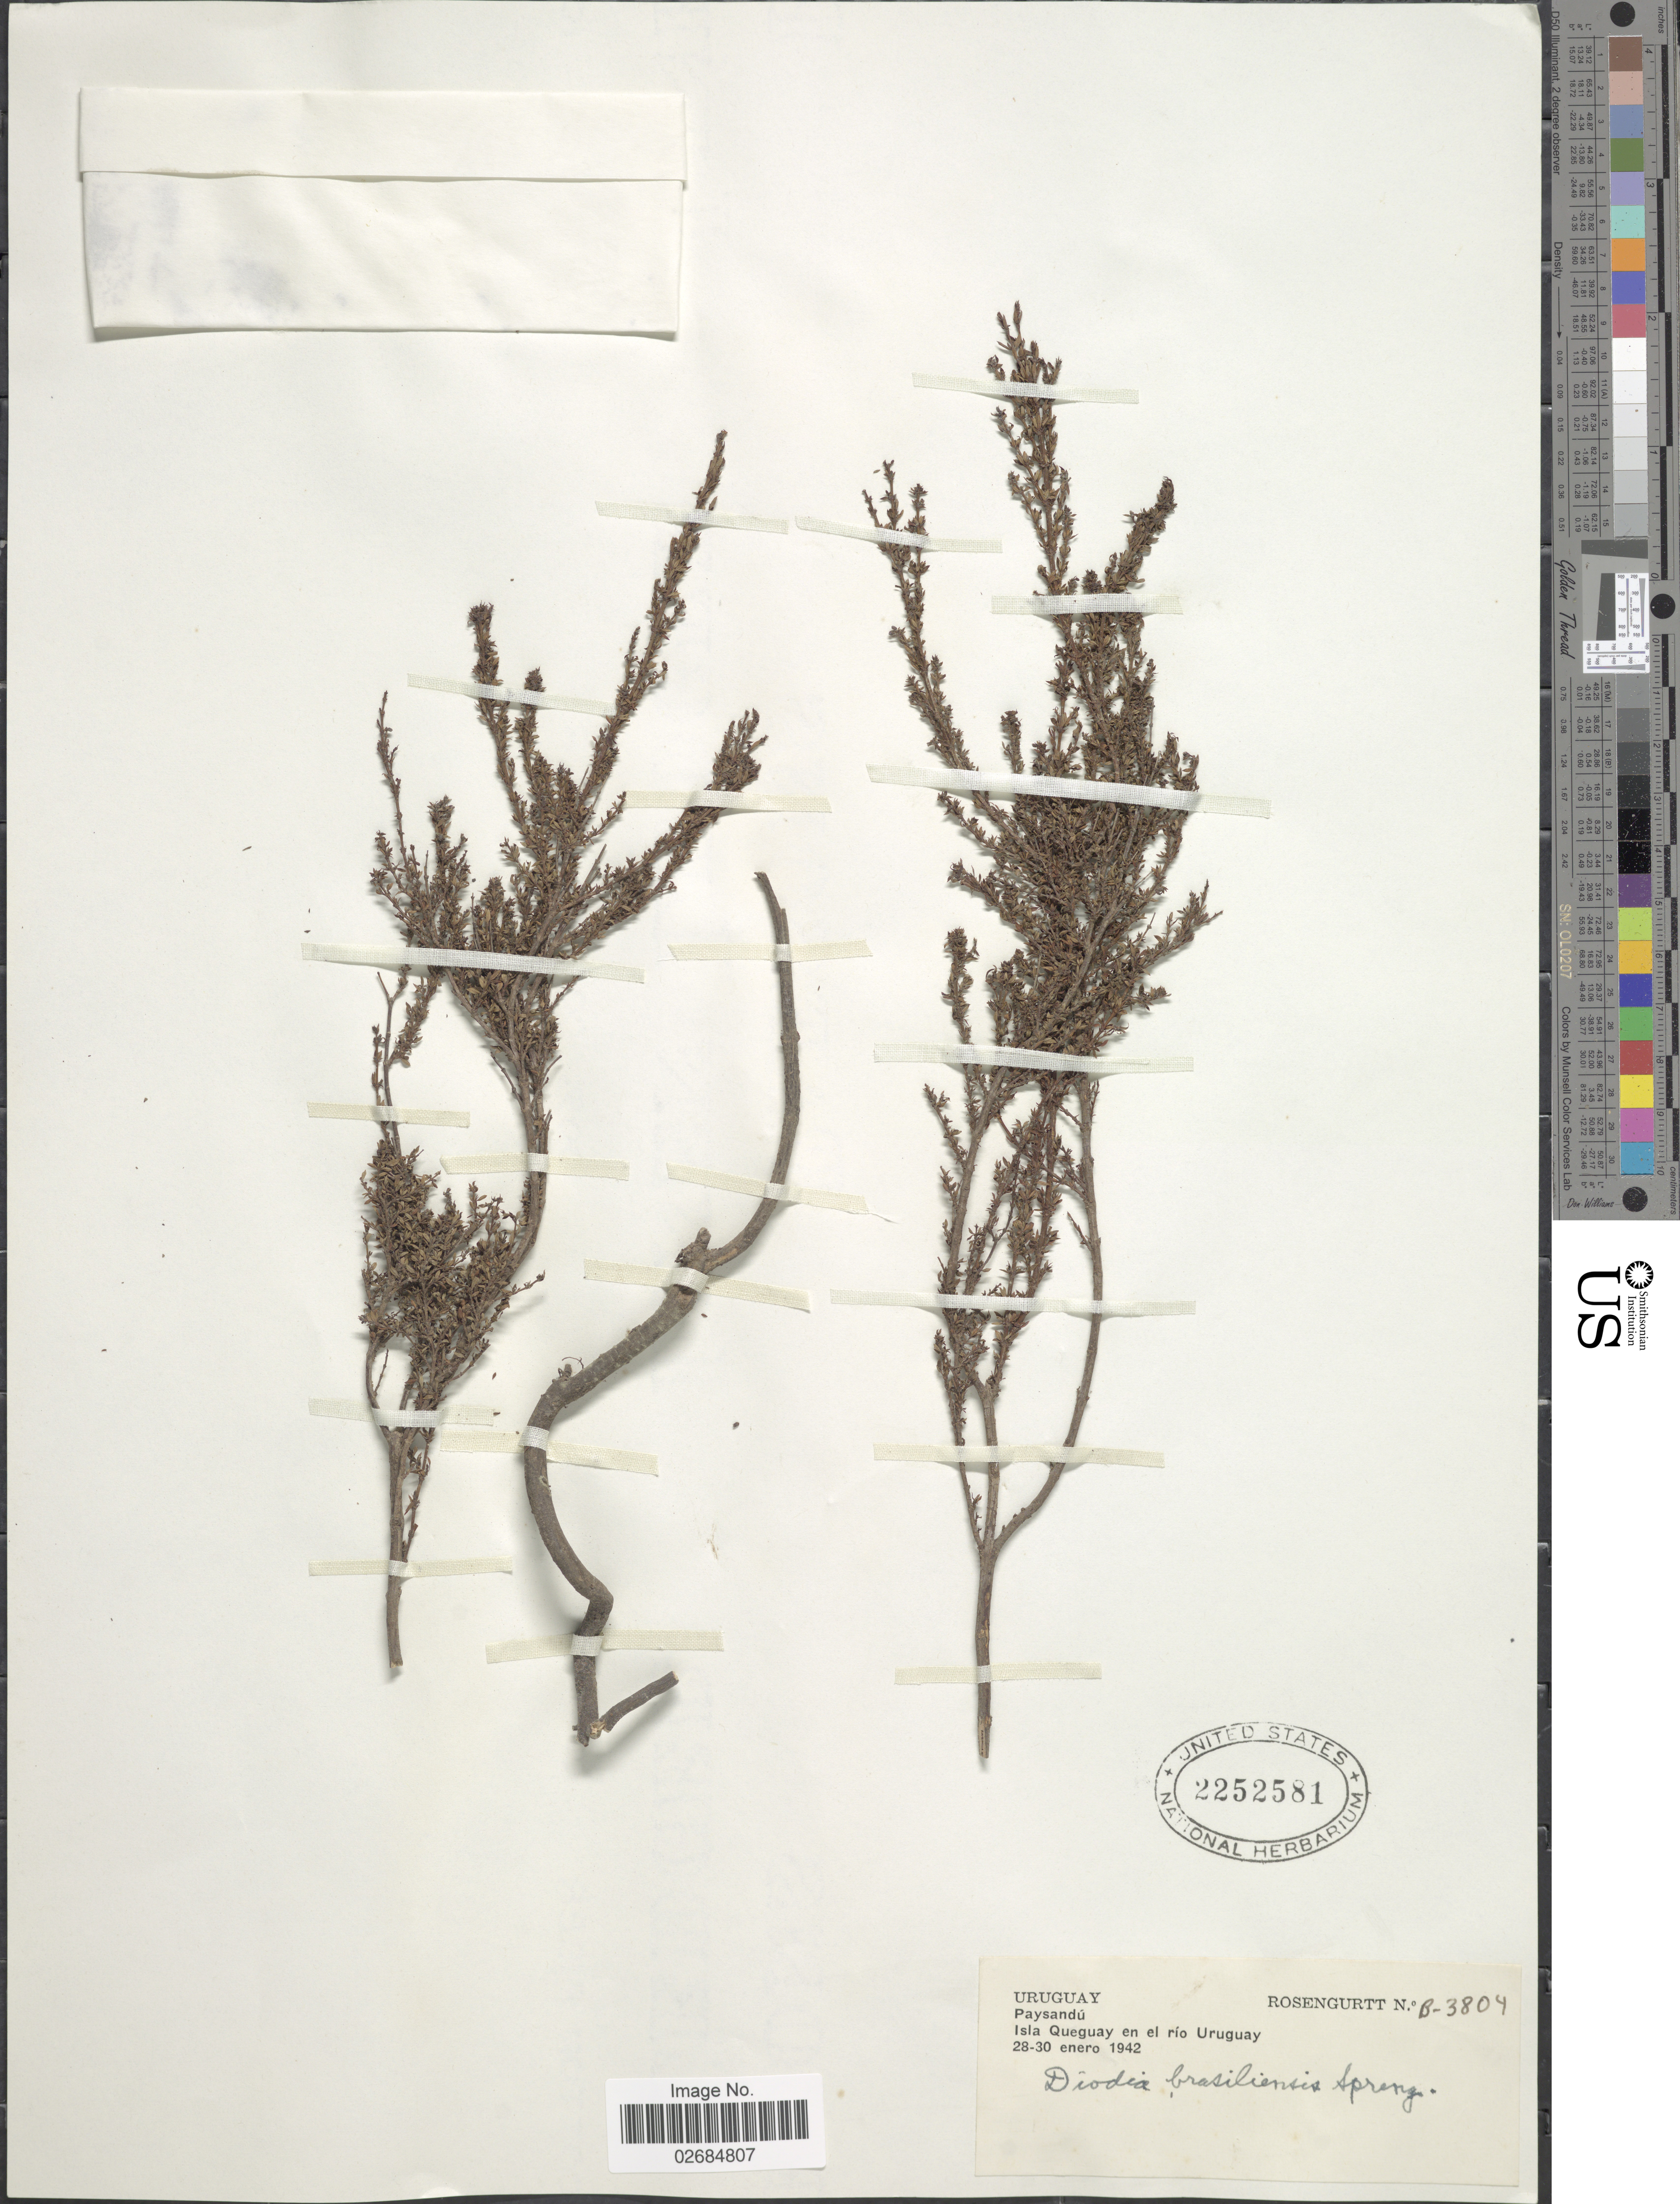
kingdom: Plantae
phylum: Tracheophyta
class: Magnoliopsida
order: Gentianales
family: Rubiaceae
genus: Diodia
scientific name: Diodia brasiliensis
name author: Spreng.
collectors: Rosengurtt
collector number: B-3804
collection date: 1942-01-28/1942-01-30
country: Uruguay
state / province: Paysandu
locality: Isla Queguay en el rio Uruguay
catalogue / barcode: US 2252581